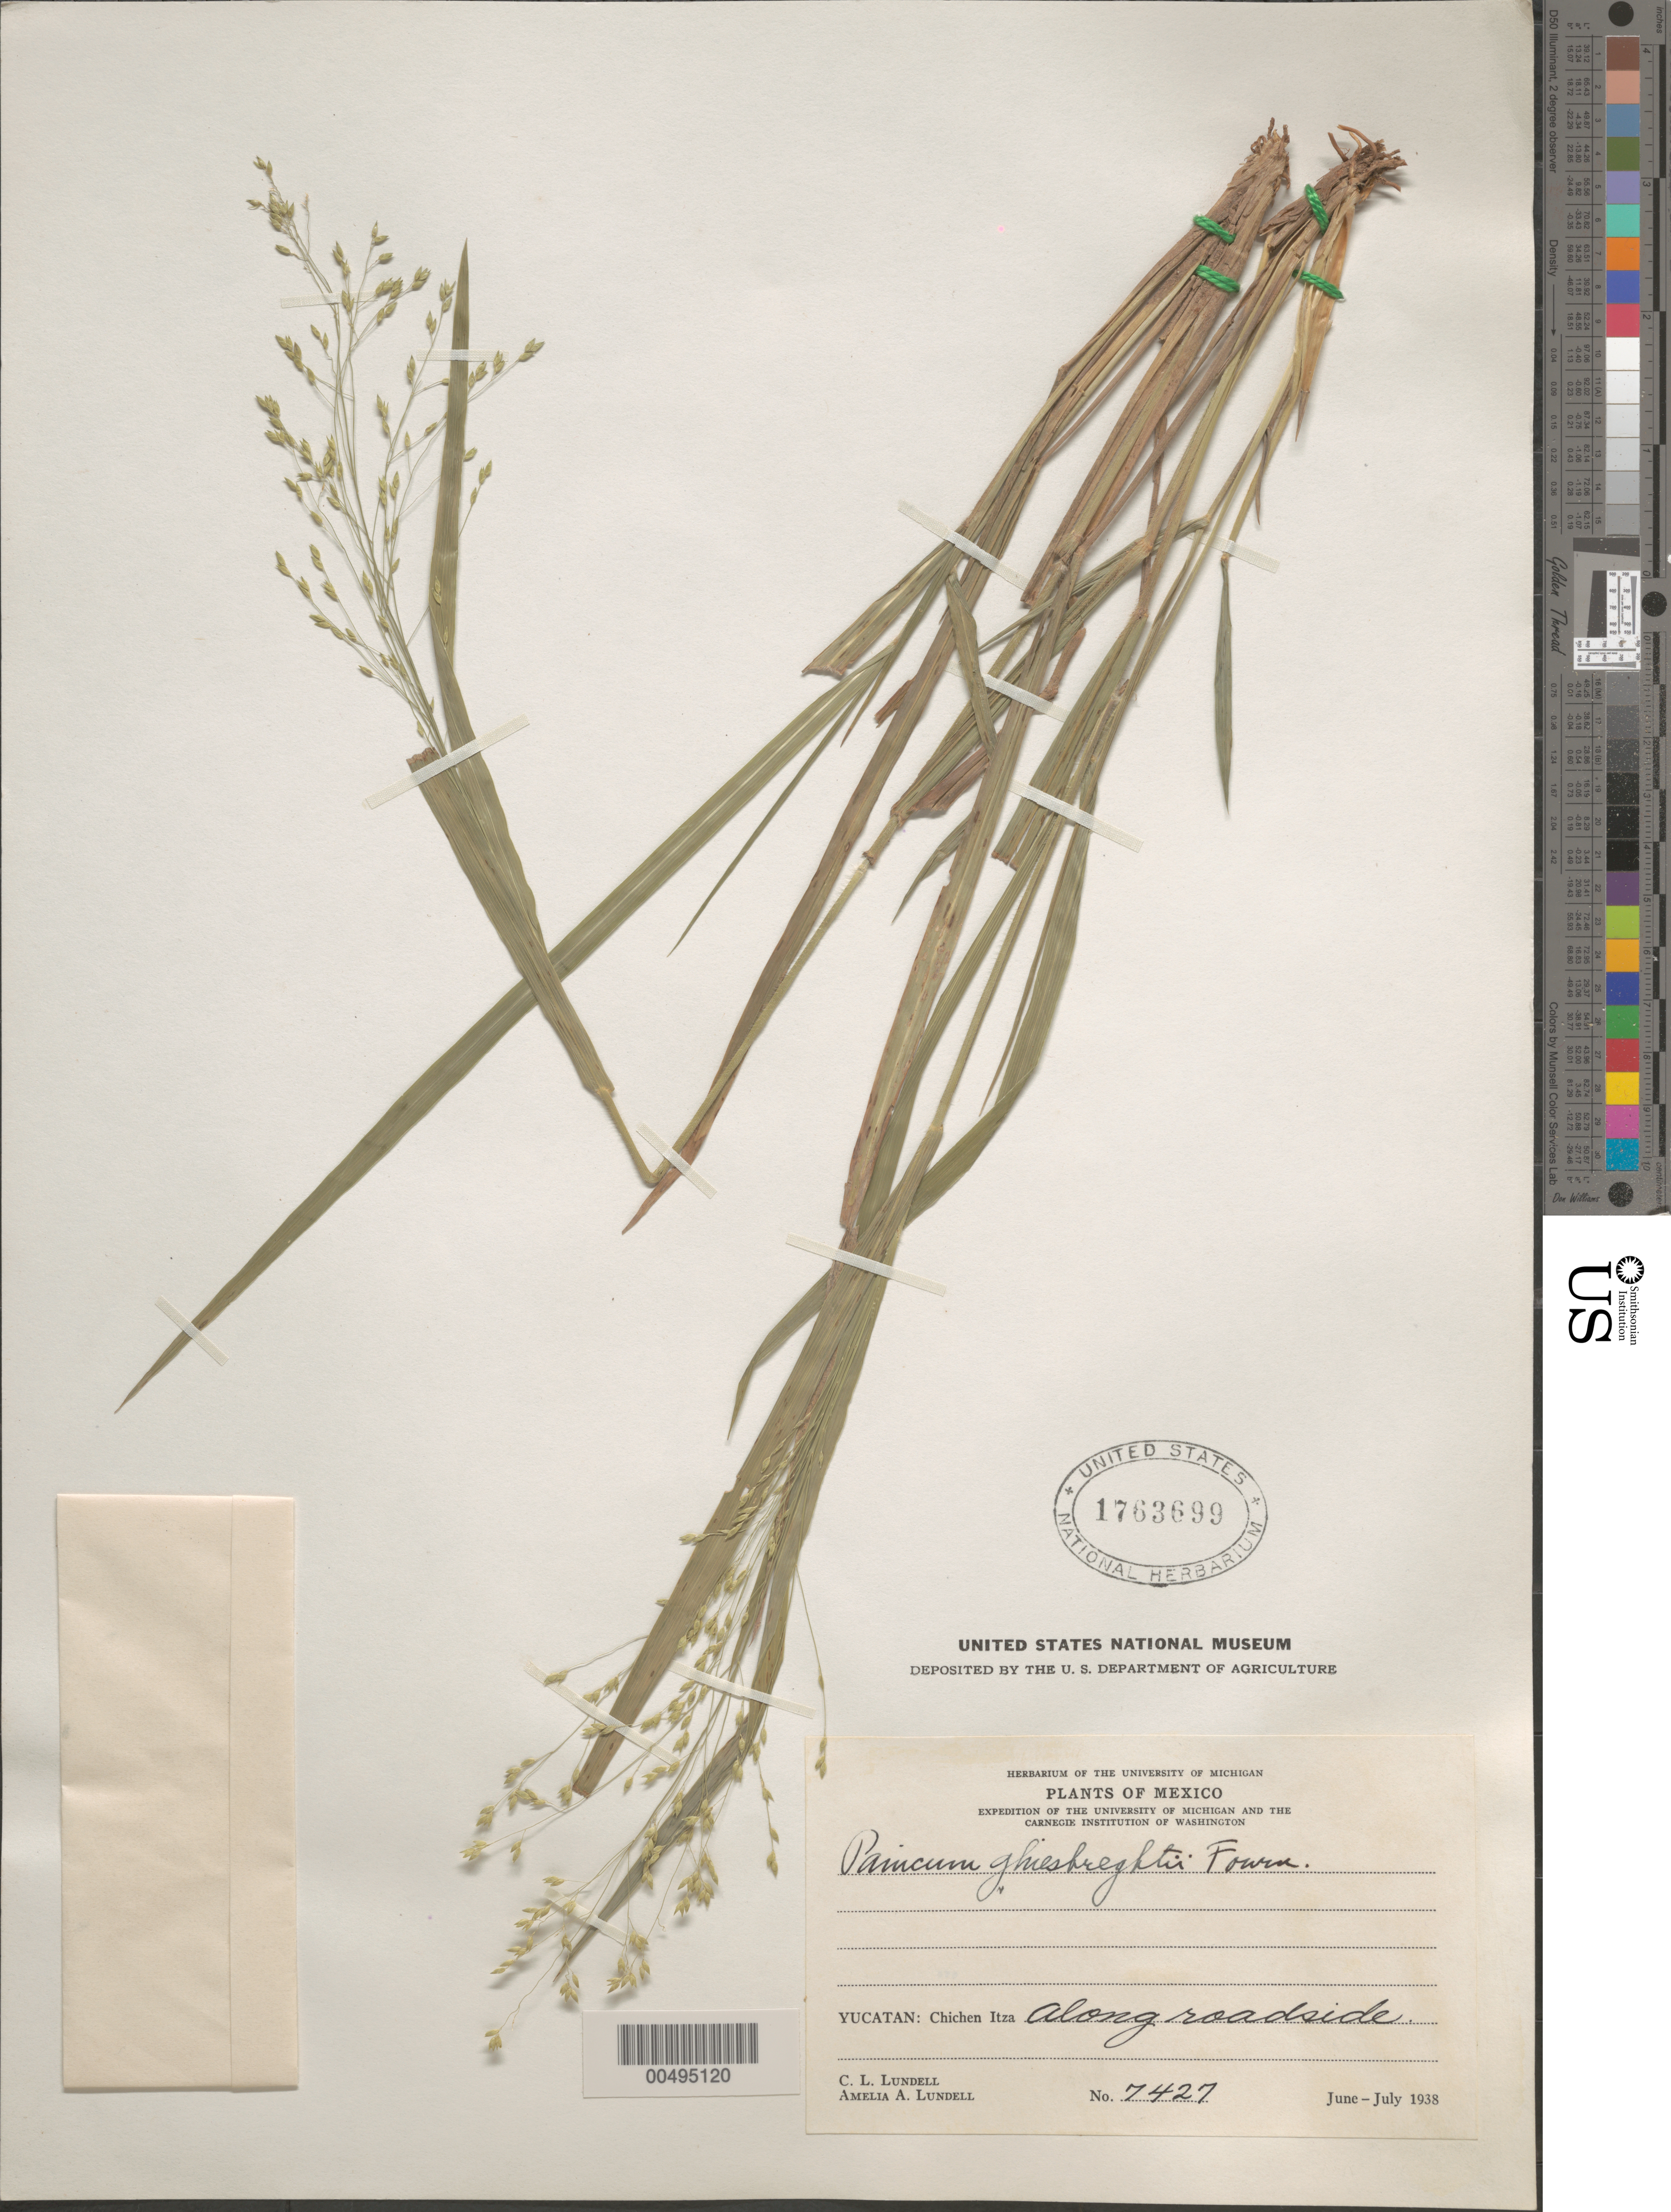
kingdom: Plantae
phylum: Tracheophyta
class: Liliopsida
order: Poales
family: Poaceae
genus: Panicum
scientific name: Panicum ghiesbreghtii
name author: E. Fourn.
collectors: C. L. Lundell & A. A. Lundell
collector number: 7427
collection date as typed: Jun 1938 to -- Jul 1938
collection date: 1938-06/1938-07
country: Mexico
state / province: Yucatan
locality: Chichen Itza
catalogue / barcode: US 1763699